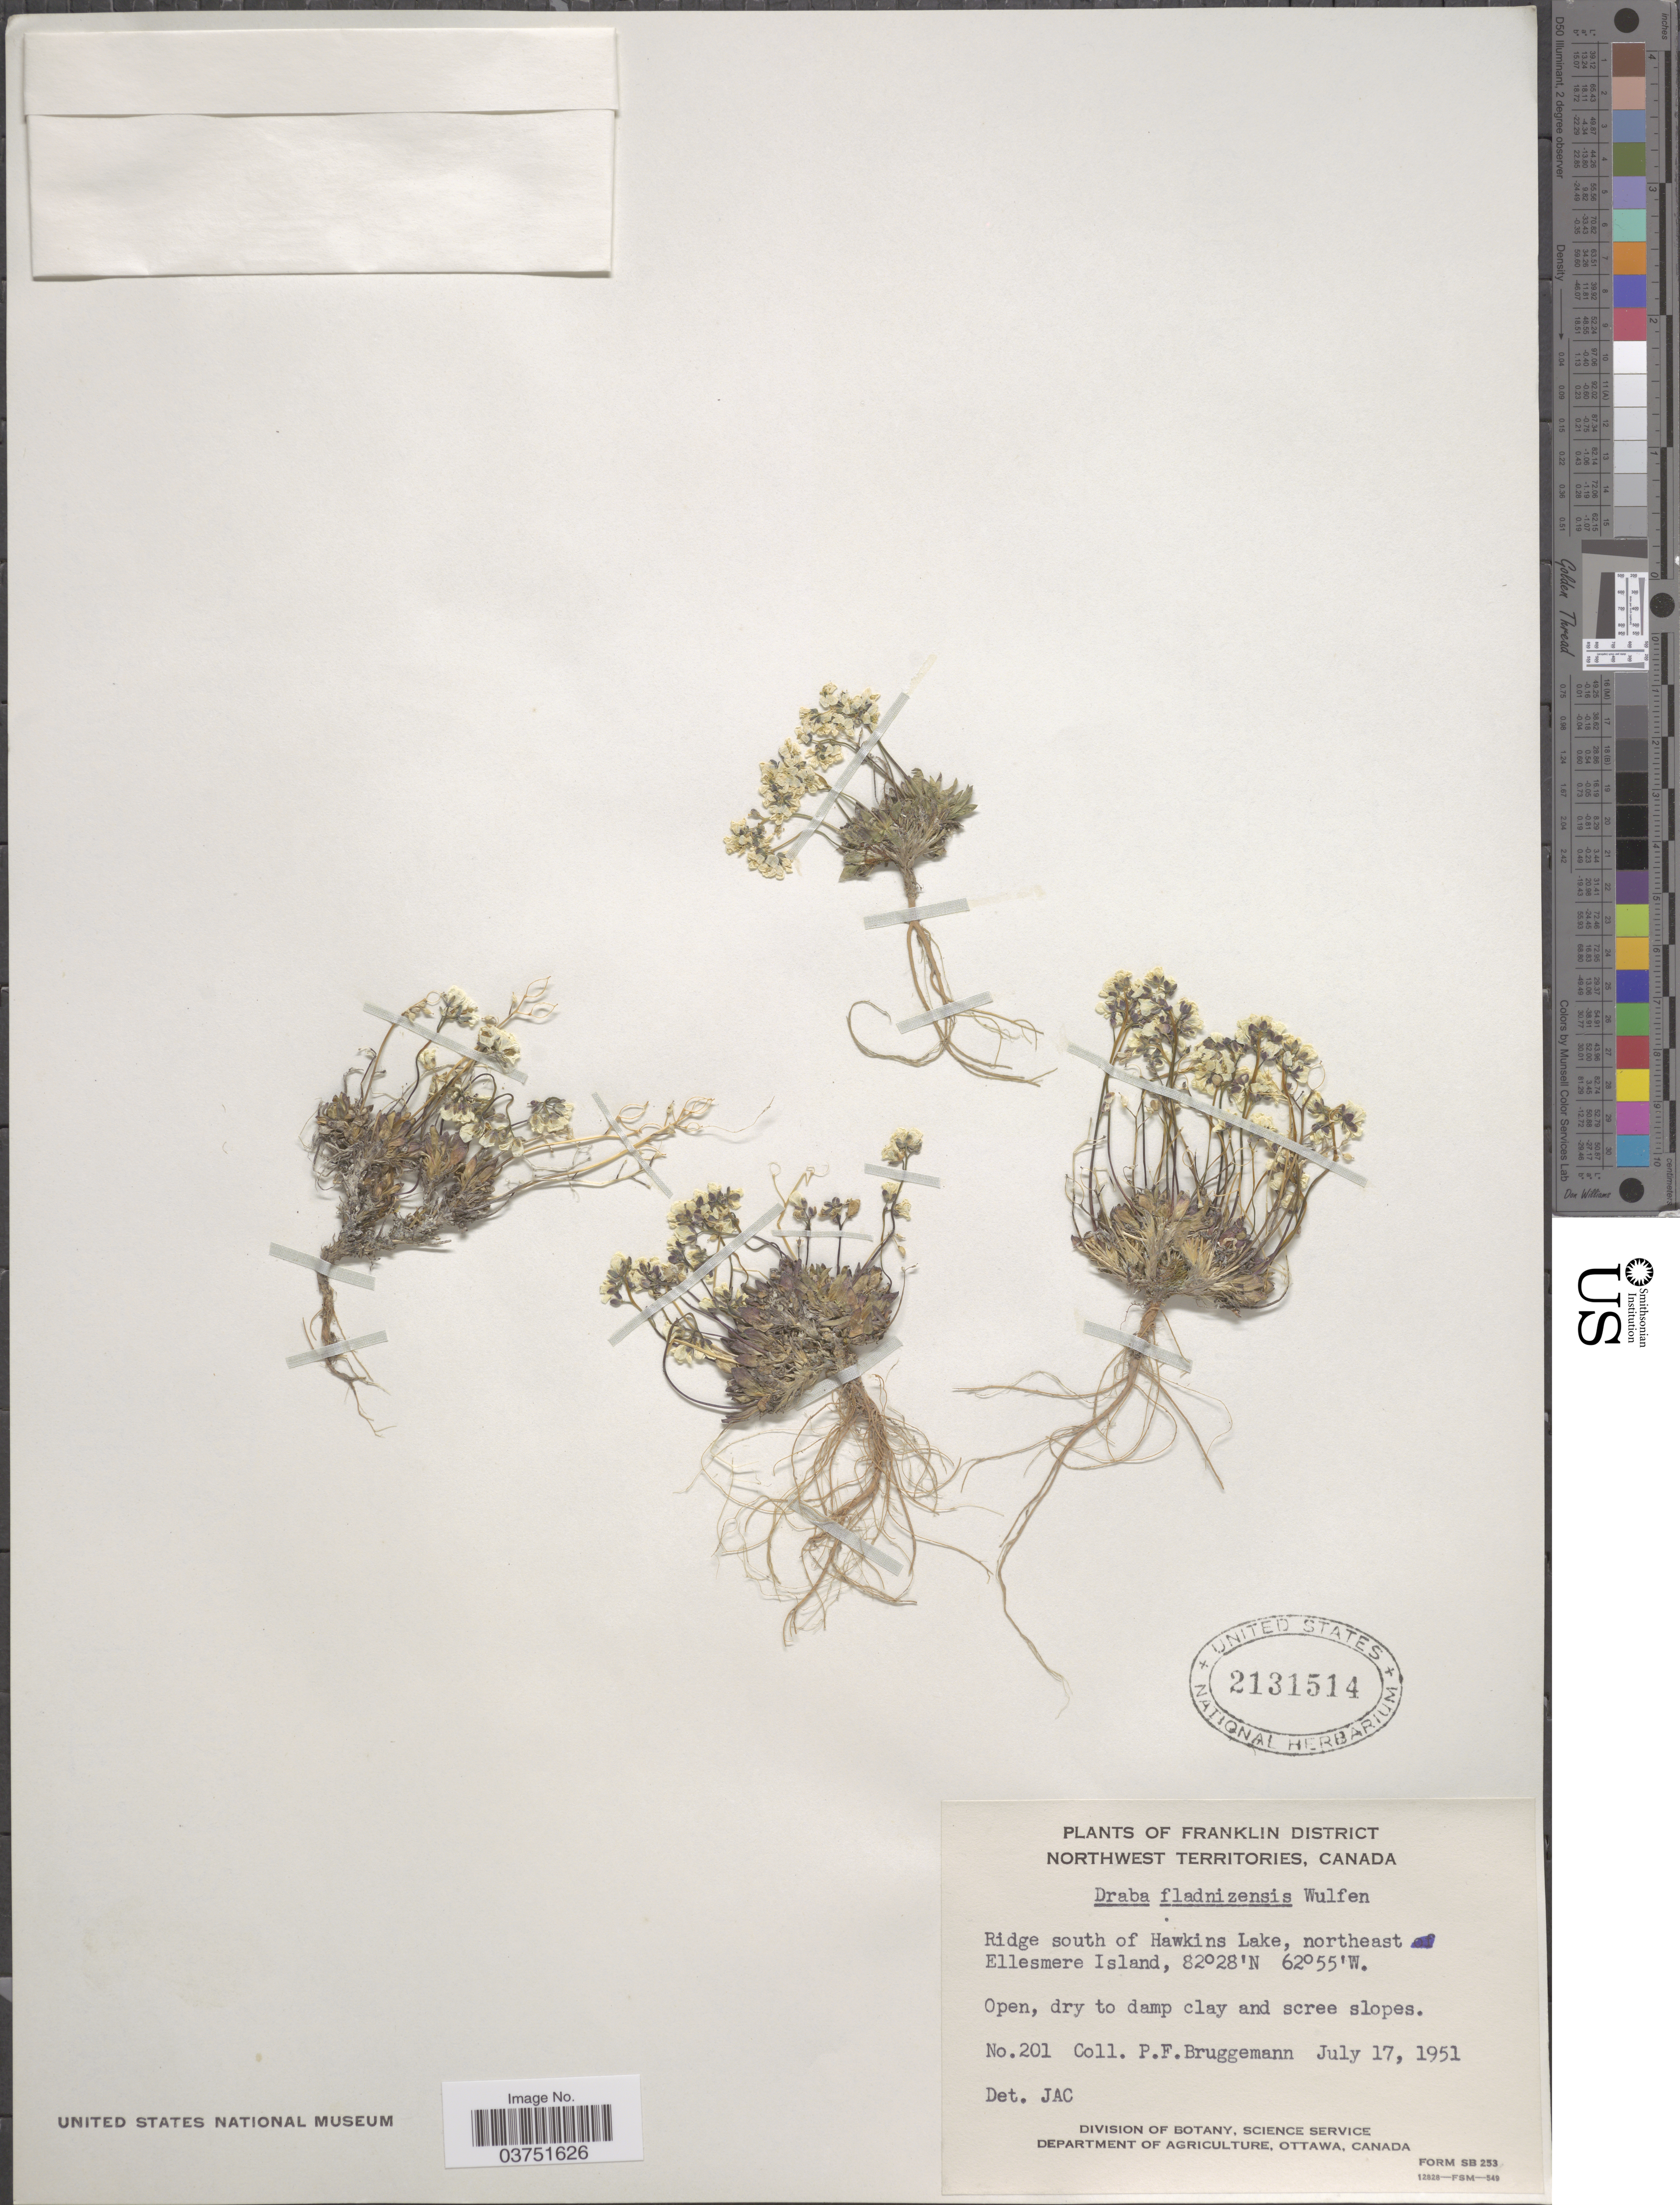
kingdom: Plantae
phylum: Tracheophyta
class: Magnoliopsida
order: Brassicales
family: Brassicaceae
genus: Draba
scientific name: Draba lactea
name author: Adams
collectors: P. Bruggemann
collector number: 201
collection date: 1951-07-17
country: Canada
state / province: Northwest Territories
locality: Franklin District. Ridge south of Hawkins Lake, northeast Ellesmere Island.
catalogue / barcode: US 2131514